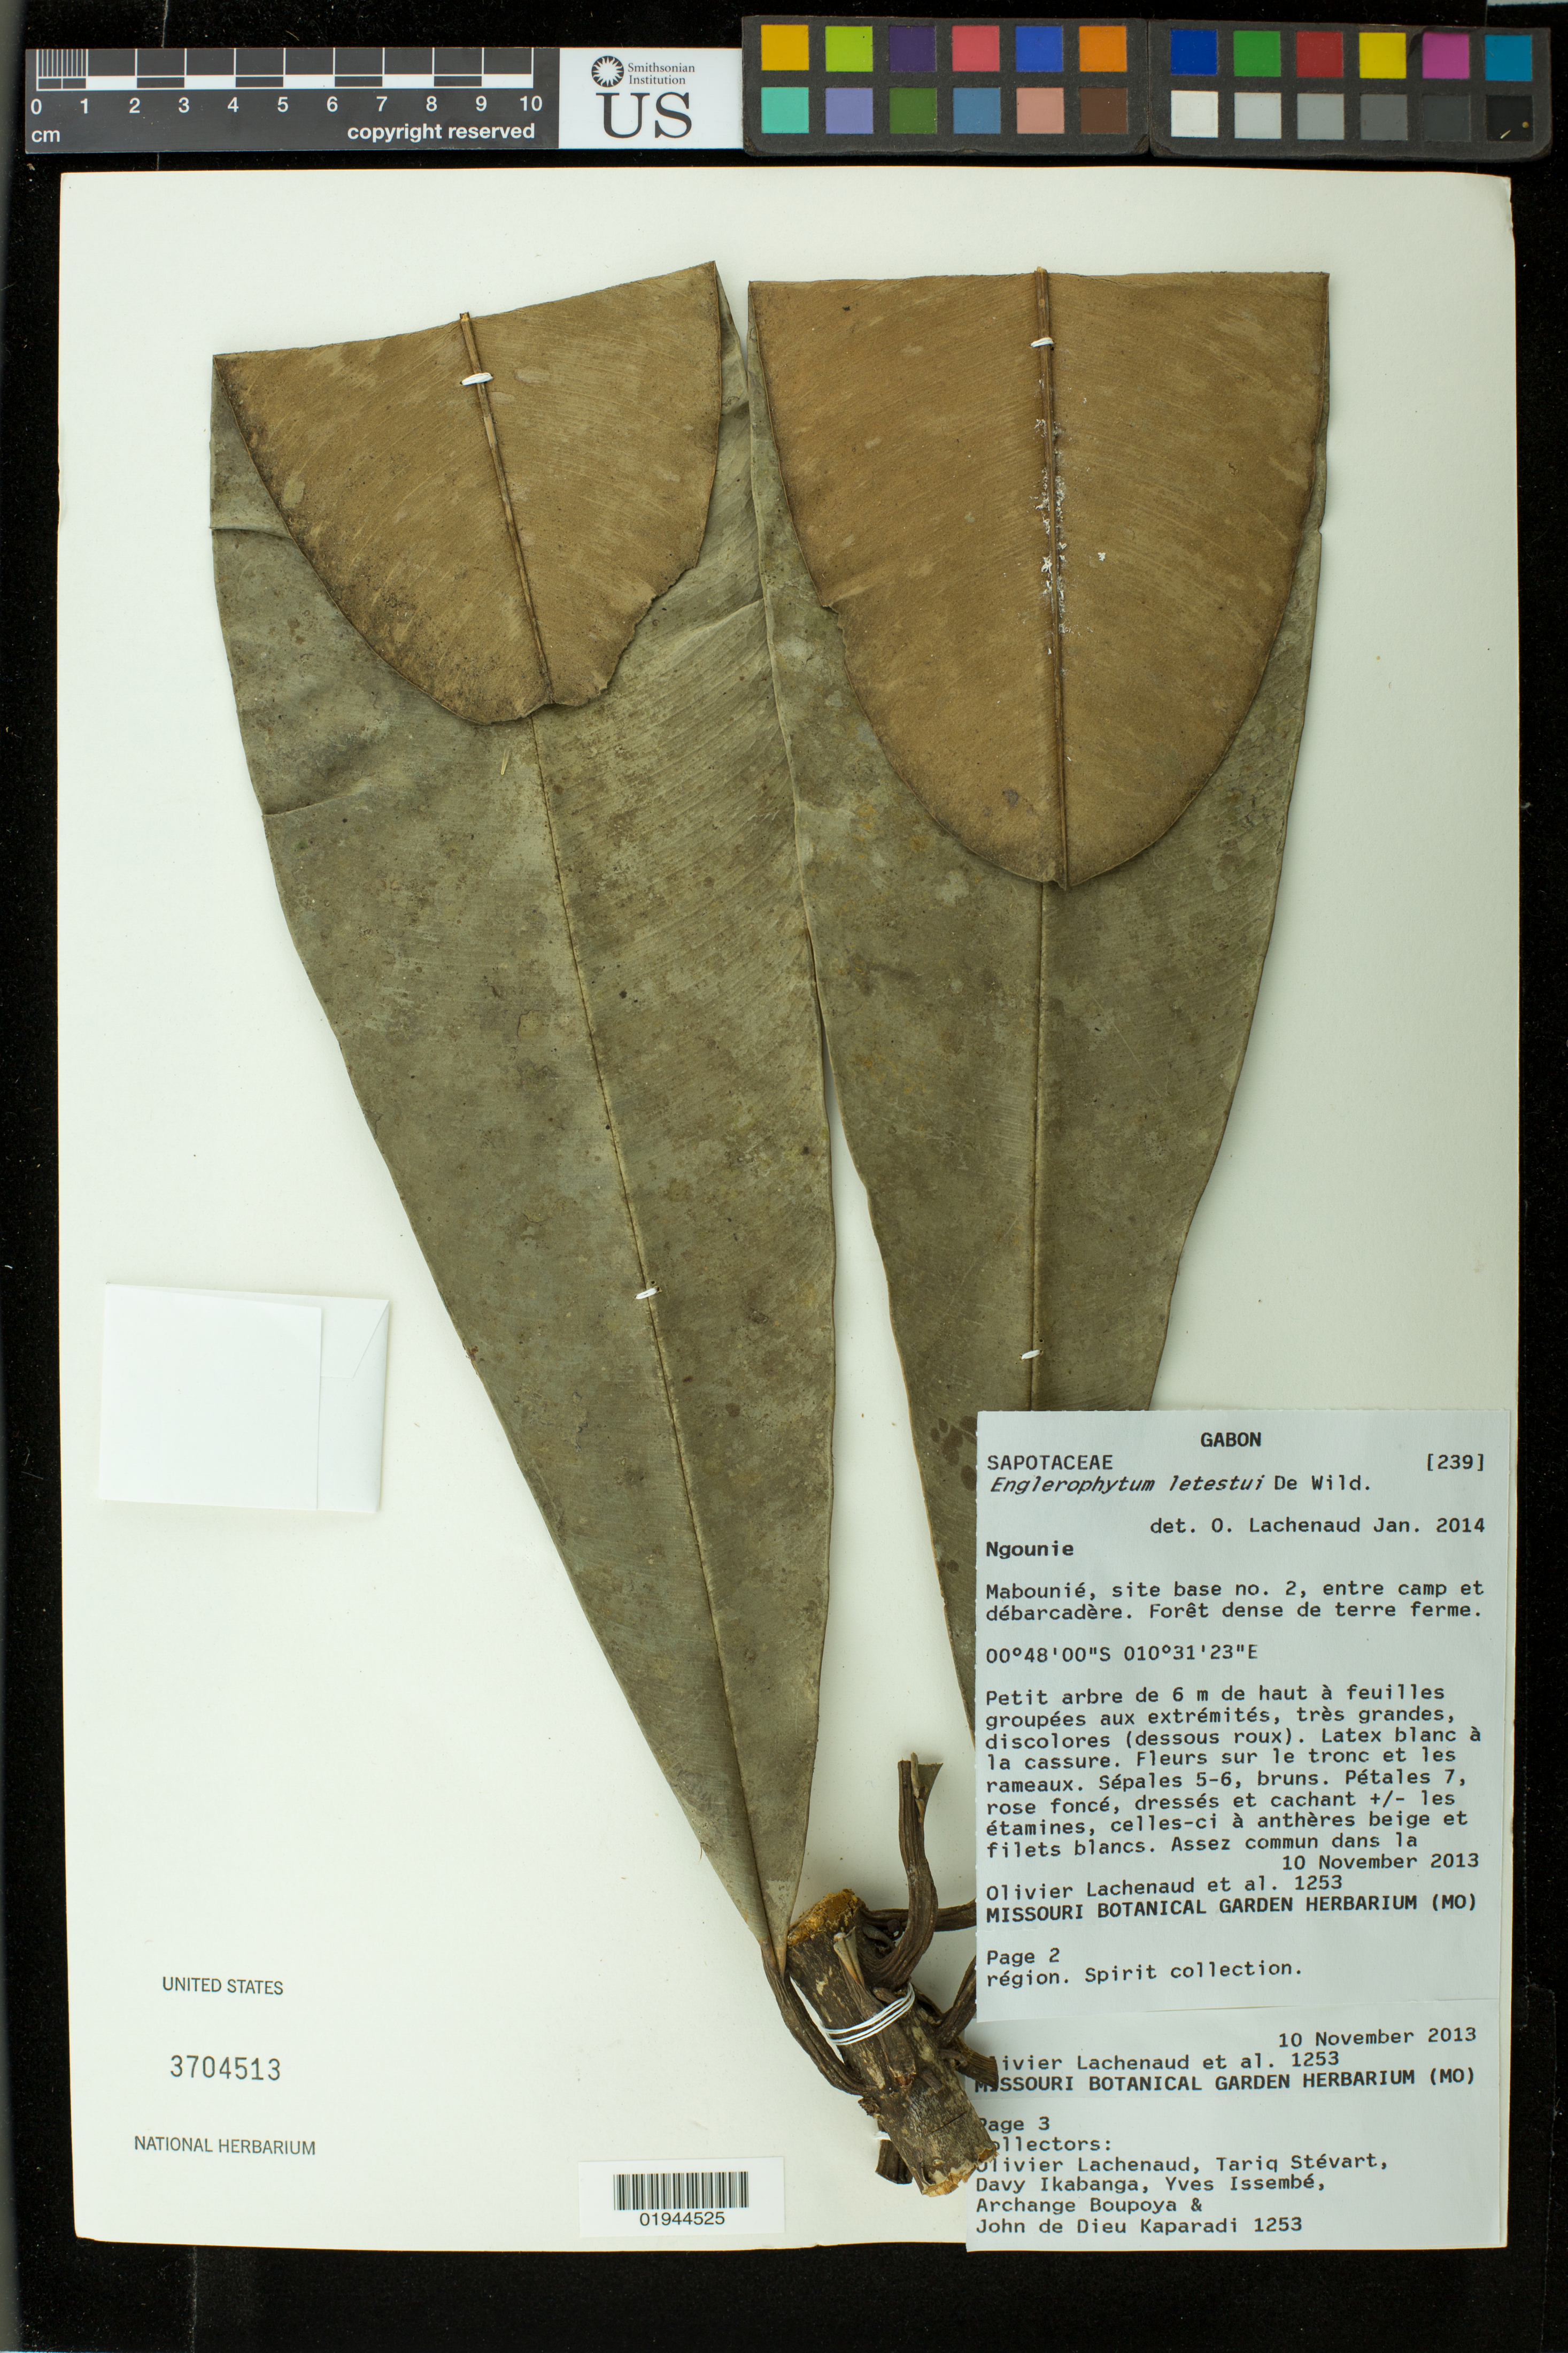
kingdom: Plantae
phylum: Tracheophyta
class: Magnoliopsida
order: Ericales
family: Sapotaceae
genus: Englerophytum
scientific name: Englerophytum letestui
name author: De Wild.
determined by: Lachenaud, O.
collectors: O. Lachenaud, T. Stévart, D. Ikabanga, Y. Issembé, A. Boupoya & J. de Dieu Kaparadi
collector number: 1253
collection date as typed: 10 November 2013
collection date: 2013-11-10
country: Gabon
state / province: Ngounie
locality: Mabounie, site base no. 2, entre camp et debarcadere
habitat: foret dense de terre firme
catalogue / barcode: US 3704513